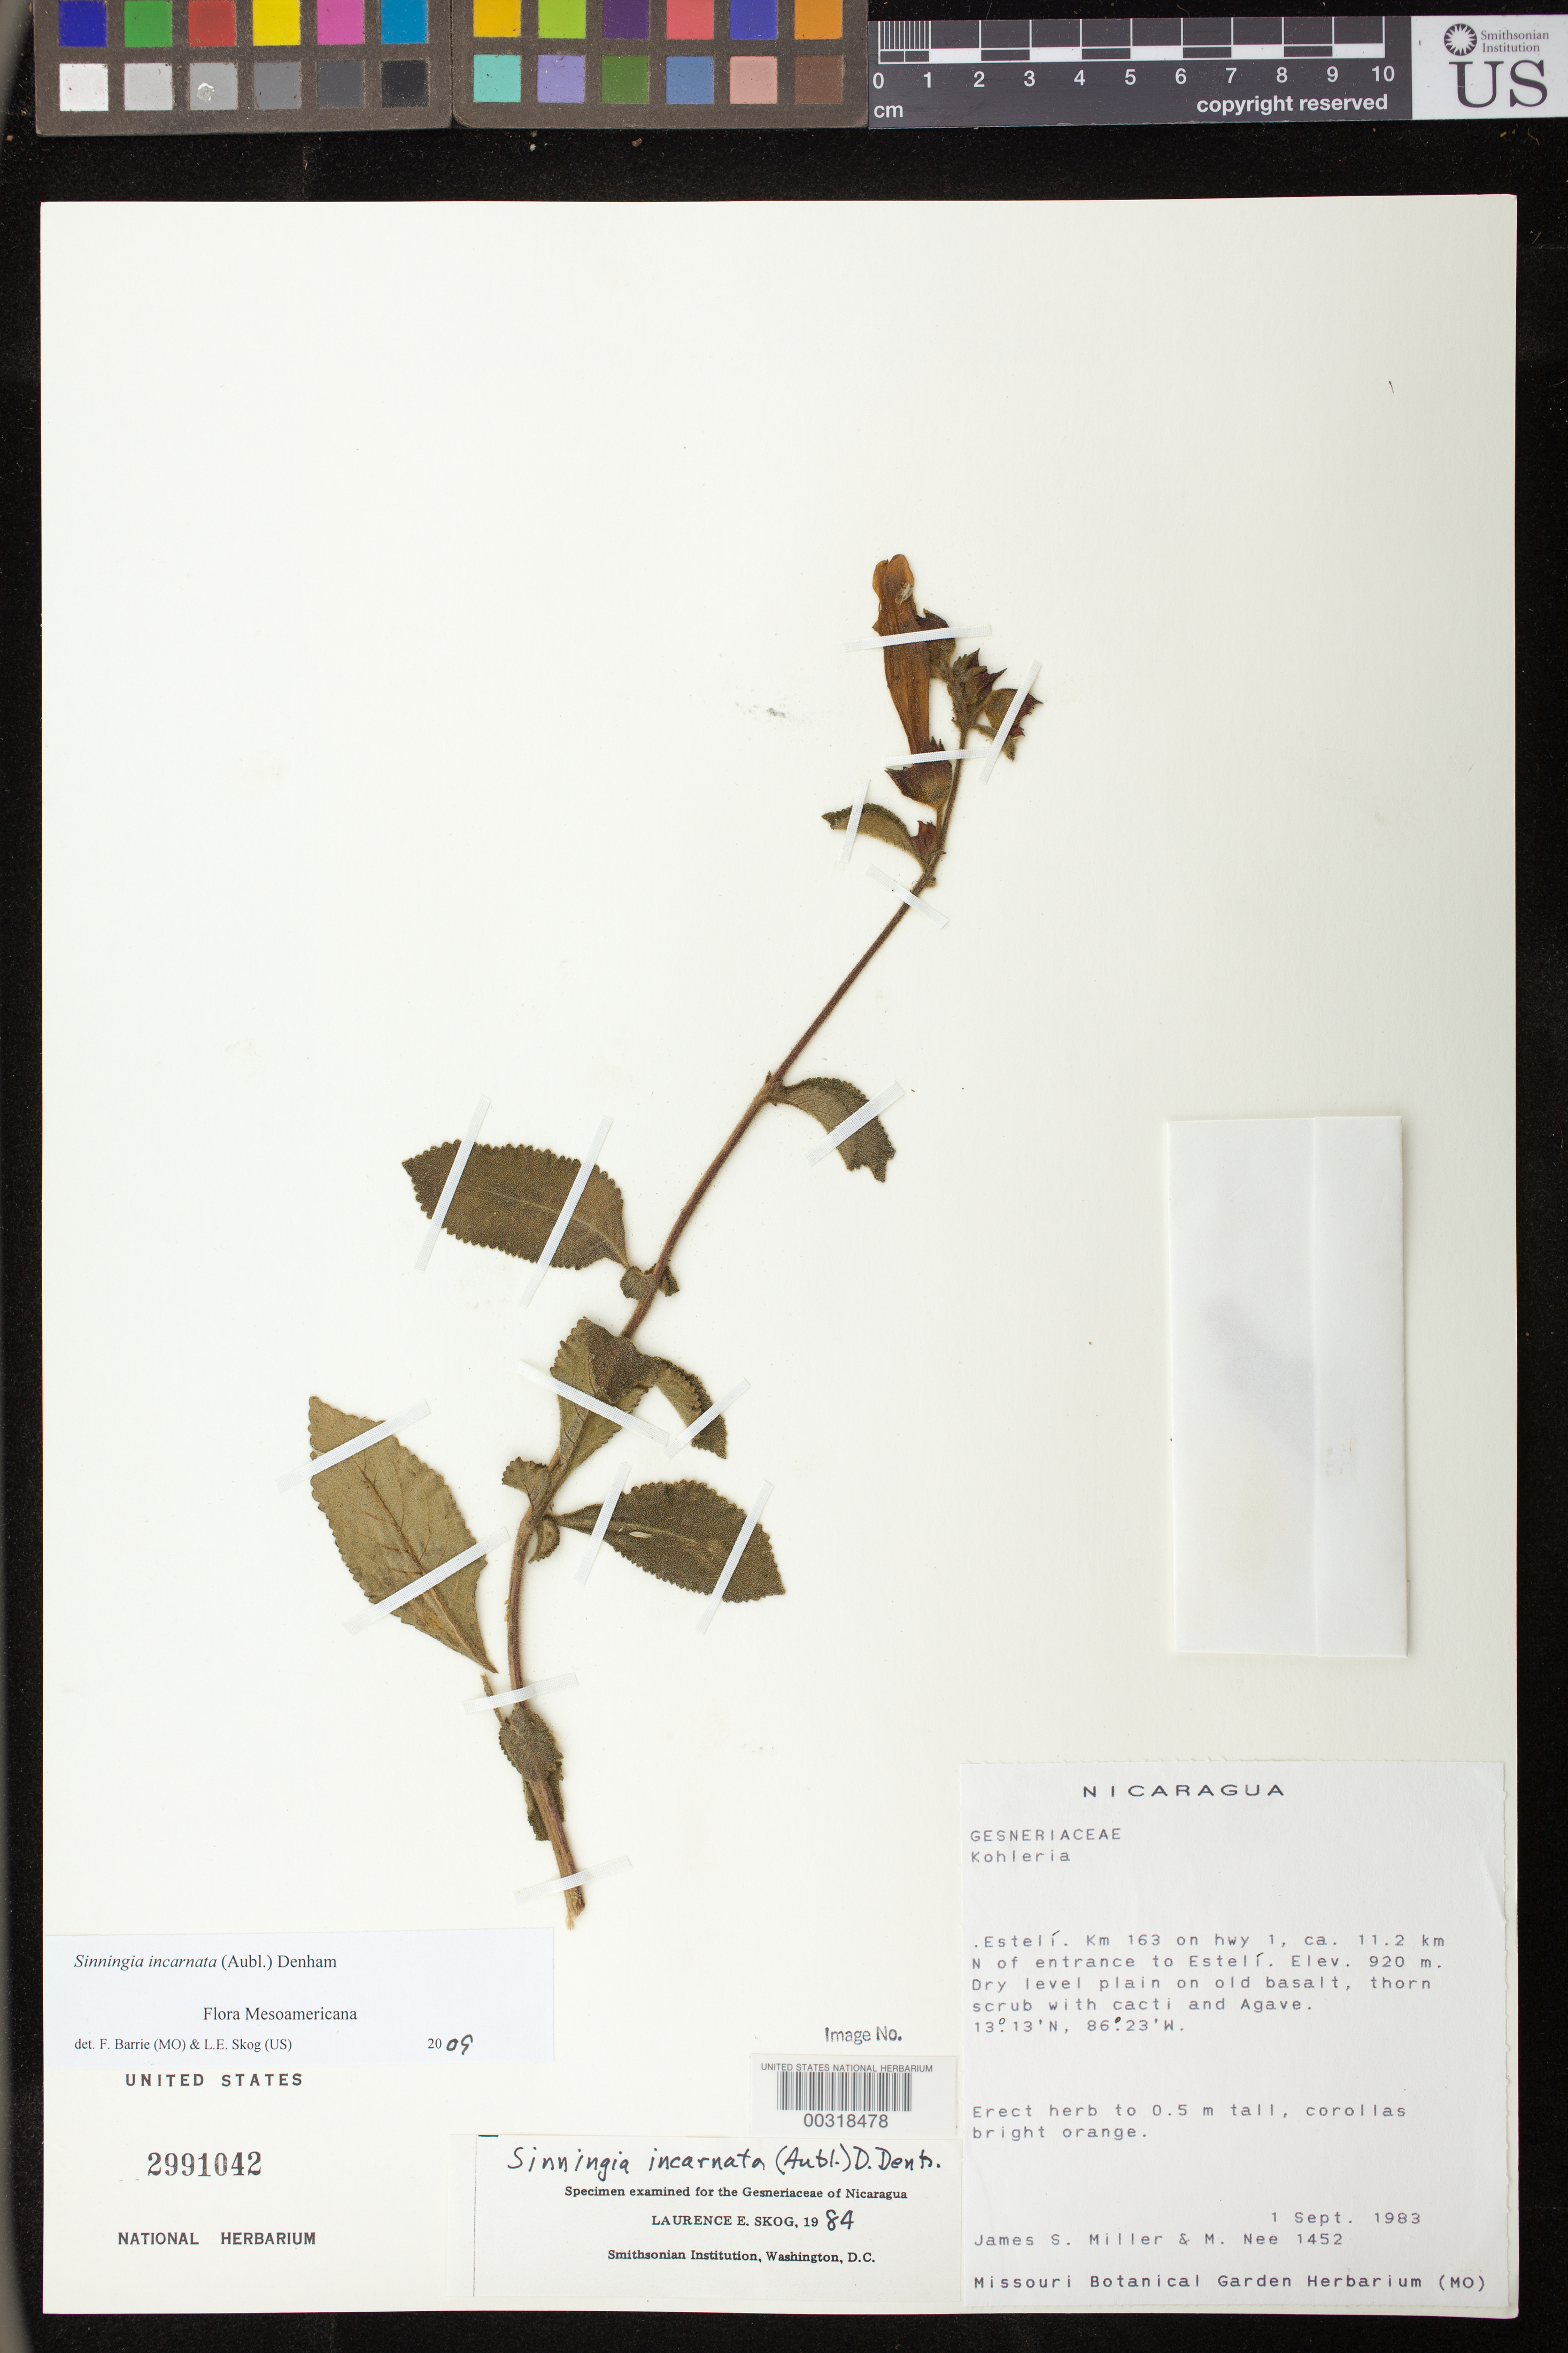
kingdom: Plantae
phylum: Tracheophyta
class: Magnoliopsida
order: Lamiales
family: Gesneriaceae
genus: Sinningia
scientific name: Sinningia incarnata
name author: (Aubl.) D.L. Denham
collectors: J. S. Miller & M. Nee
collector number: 1452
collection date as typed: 01 Sep 1983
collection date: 1983-09-01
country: Nicaragua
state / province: Esteli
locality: Km 163 on hwy 1, ca 11.2 km N of entrance to Esteli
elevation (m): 920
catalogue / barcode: US 2991042